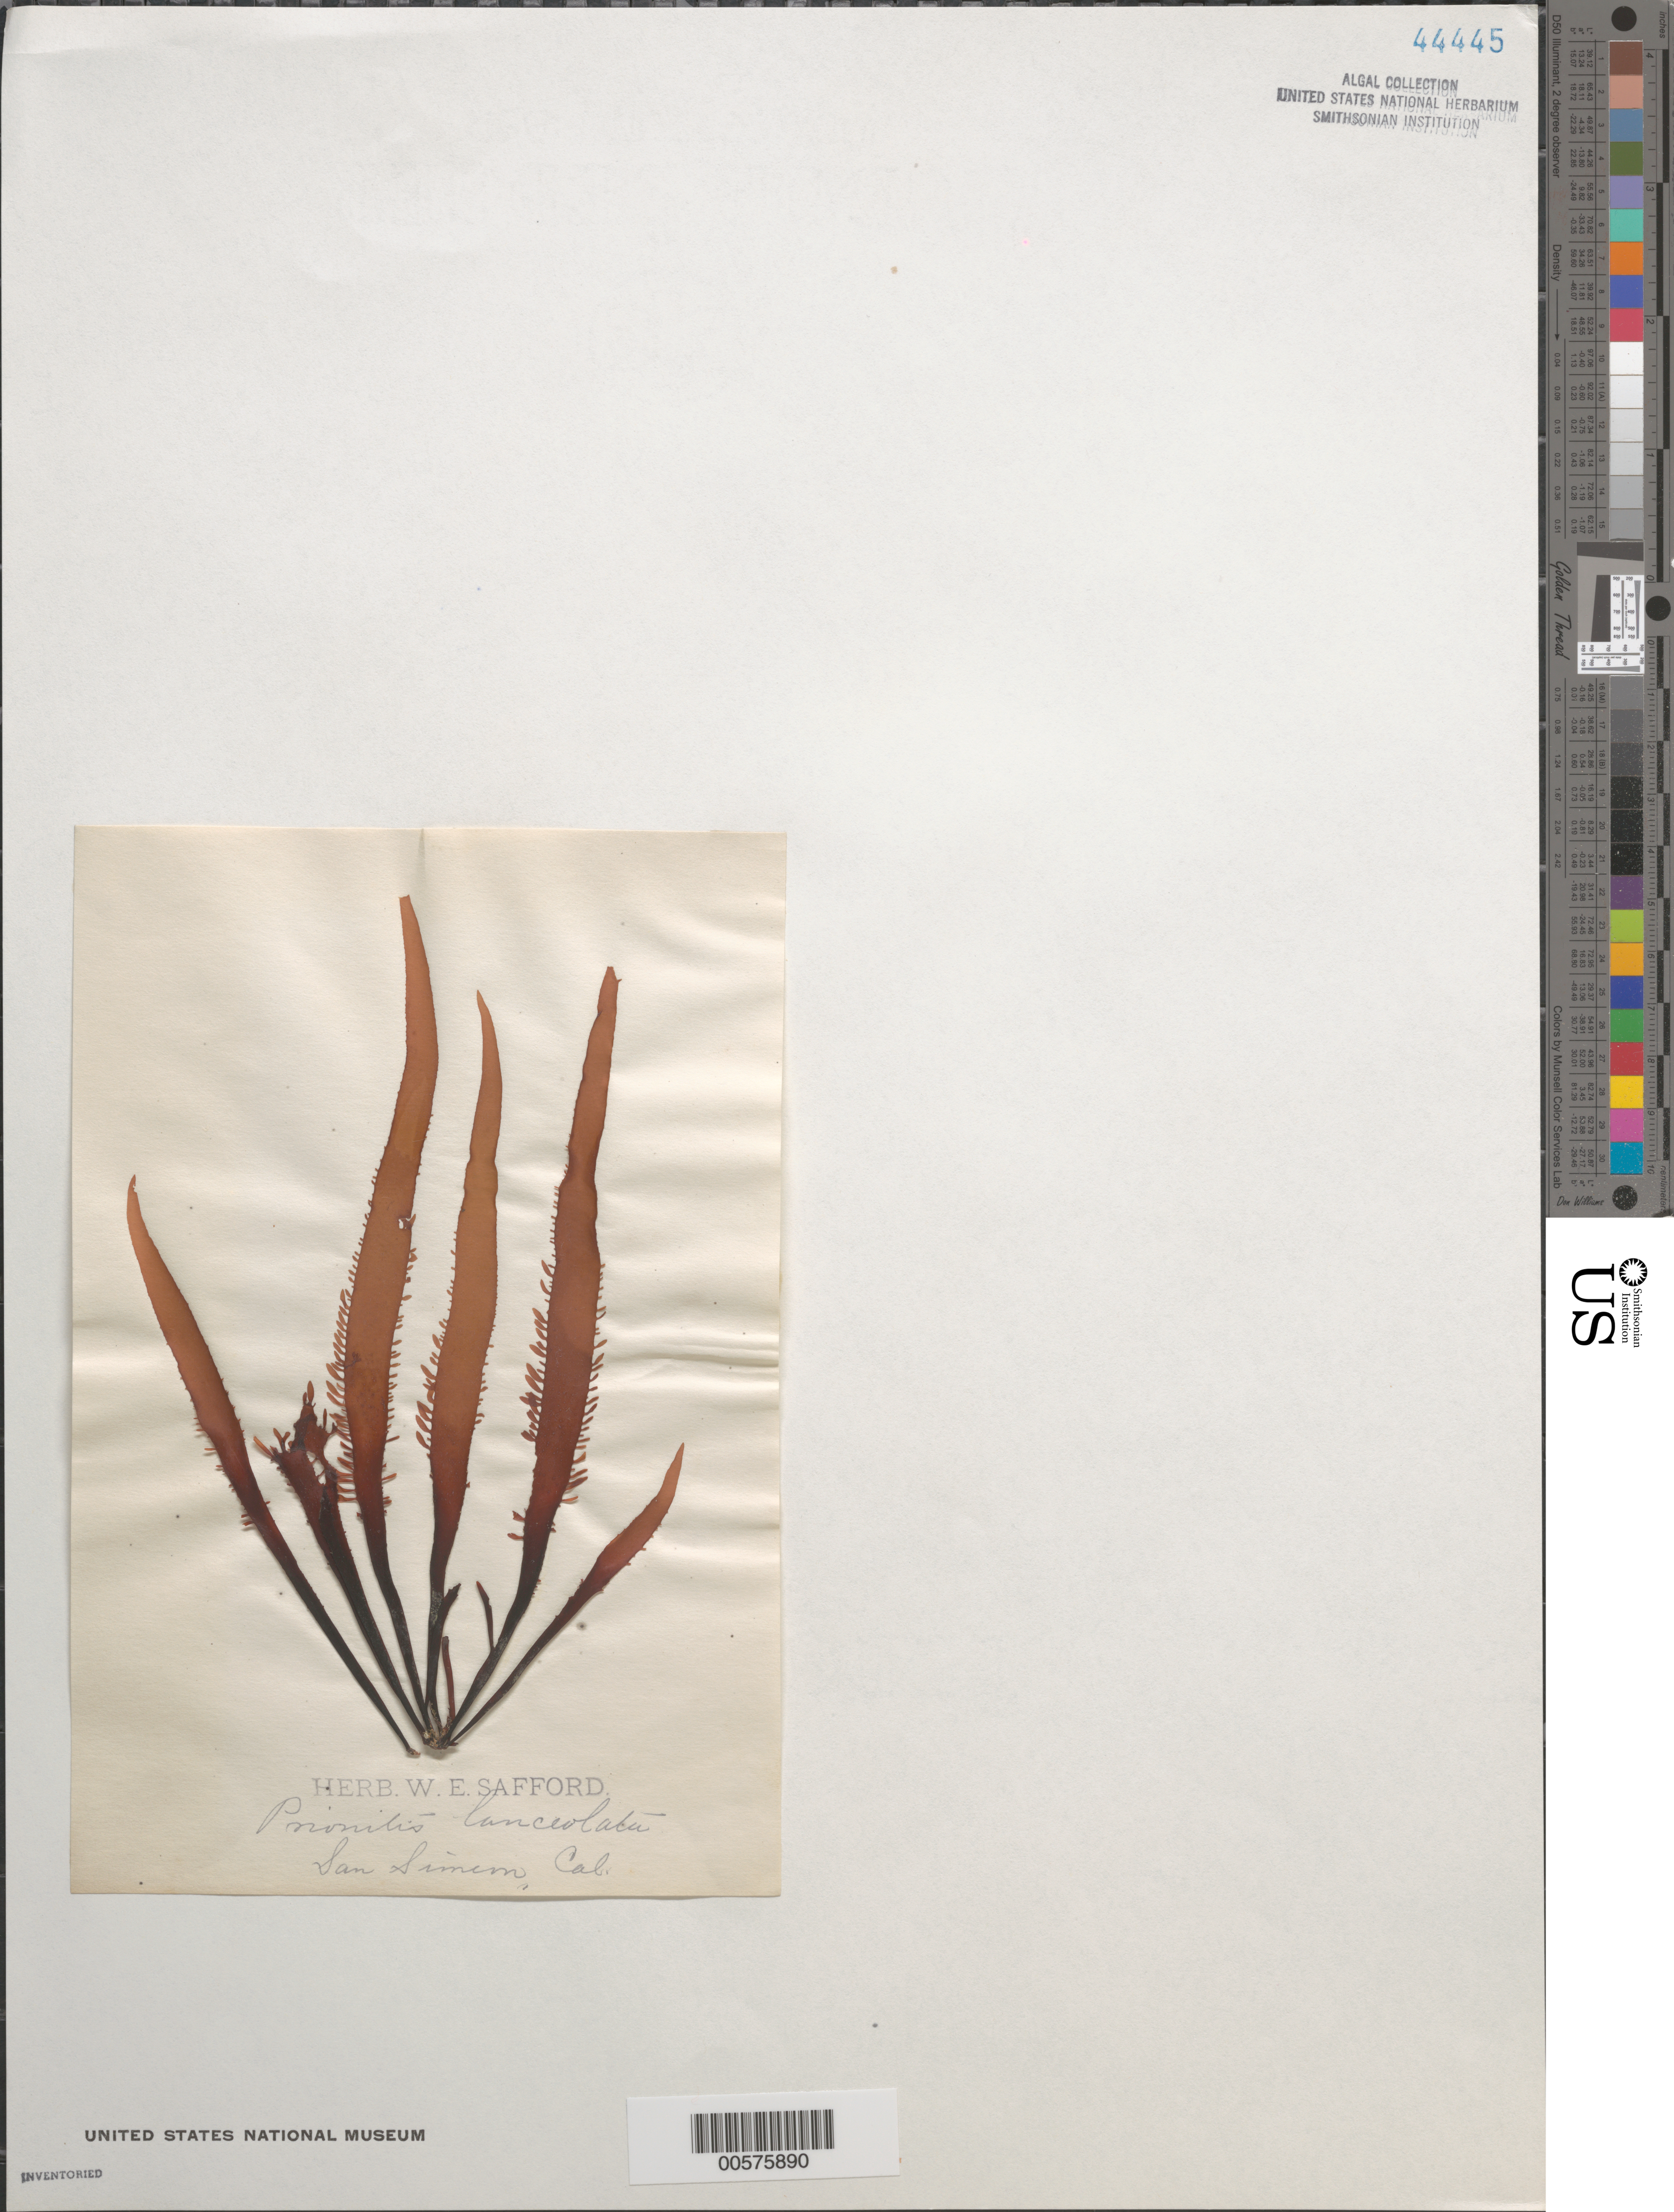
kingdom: Plantae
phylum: Rhodophyta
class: Florideophyceae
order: Cryptonemiales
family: Cryptonemiaceae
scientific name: Prionitis lanceolata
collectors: W. E. Safford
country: United States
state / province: California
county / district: San Luis Obispo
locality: San Simeon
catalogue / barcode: US 44445